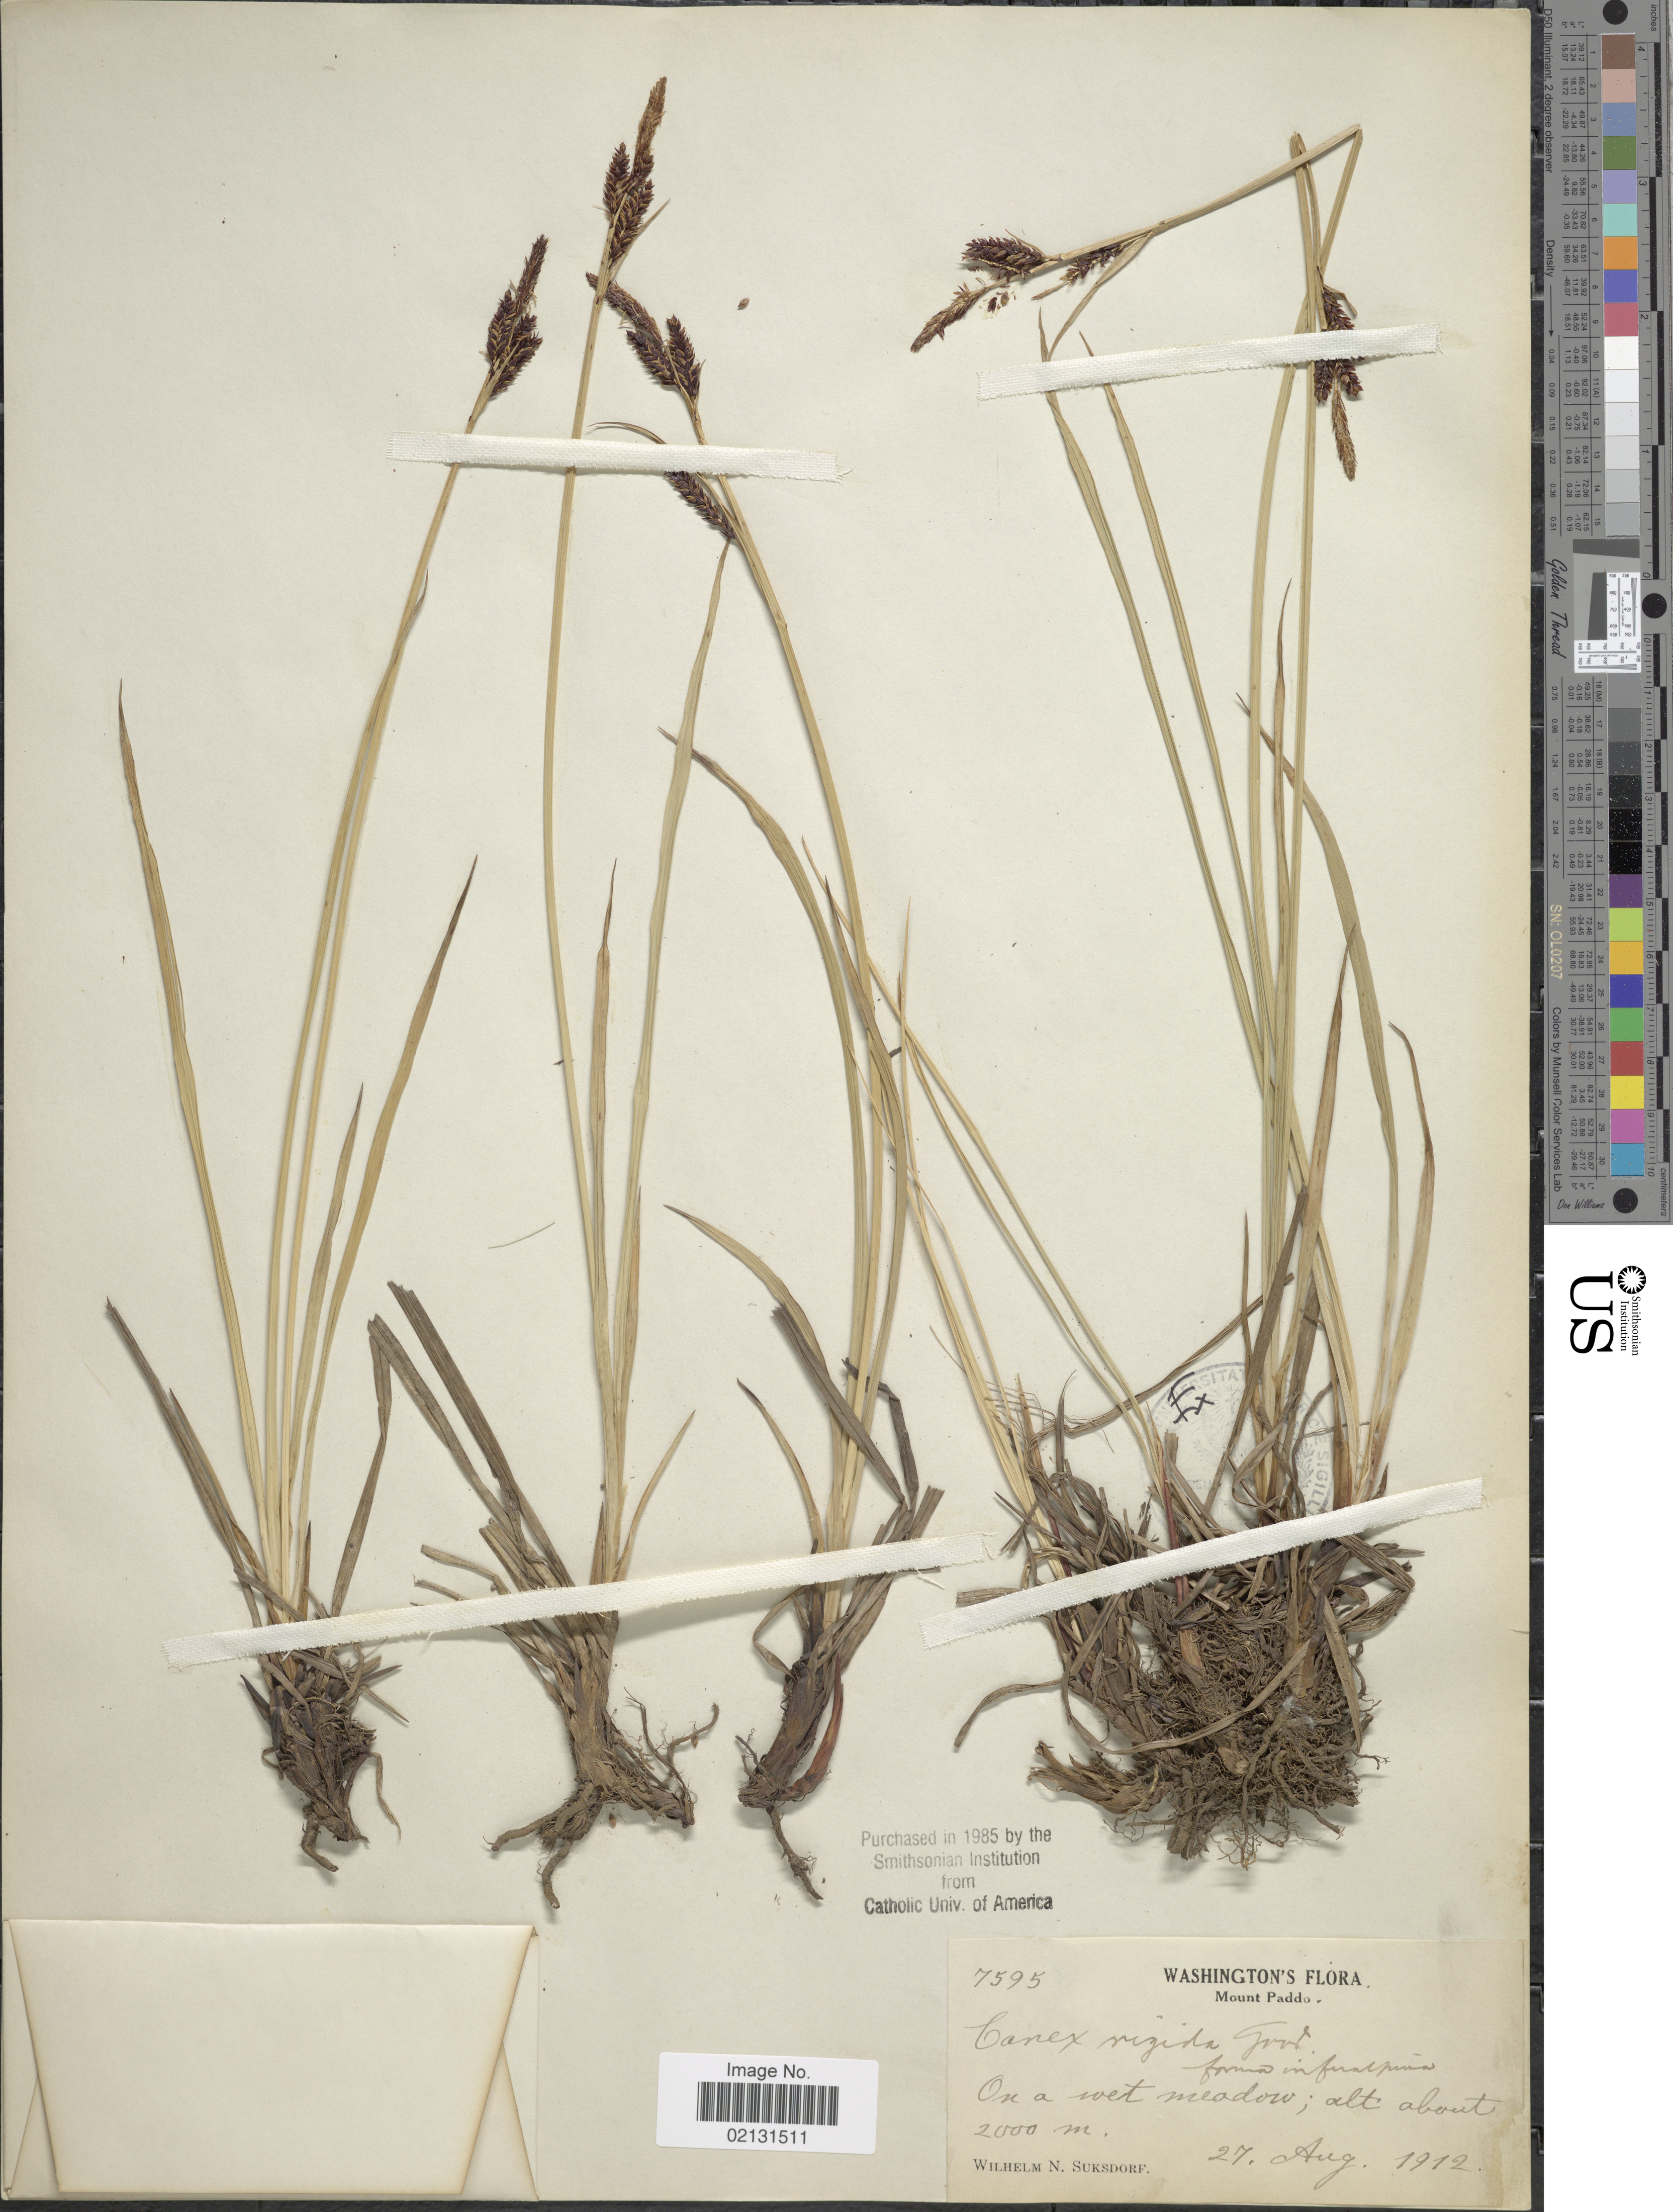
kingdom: Plantae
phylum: Tracheophyta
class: Liliopsida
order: Poales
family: Cyperaceae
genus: Carex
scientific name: Carex scopulorum var. bracteosa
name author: (L.H. Bailey) F.J. Herm.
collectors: W. N. Suksdorf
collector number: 7595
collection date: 1912-08-27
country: United States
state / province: Washington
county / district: Skamania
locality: Mount Paddo, on a wet meadow.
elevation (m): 2000